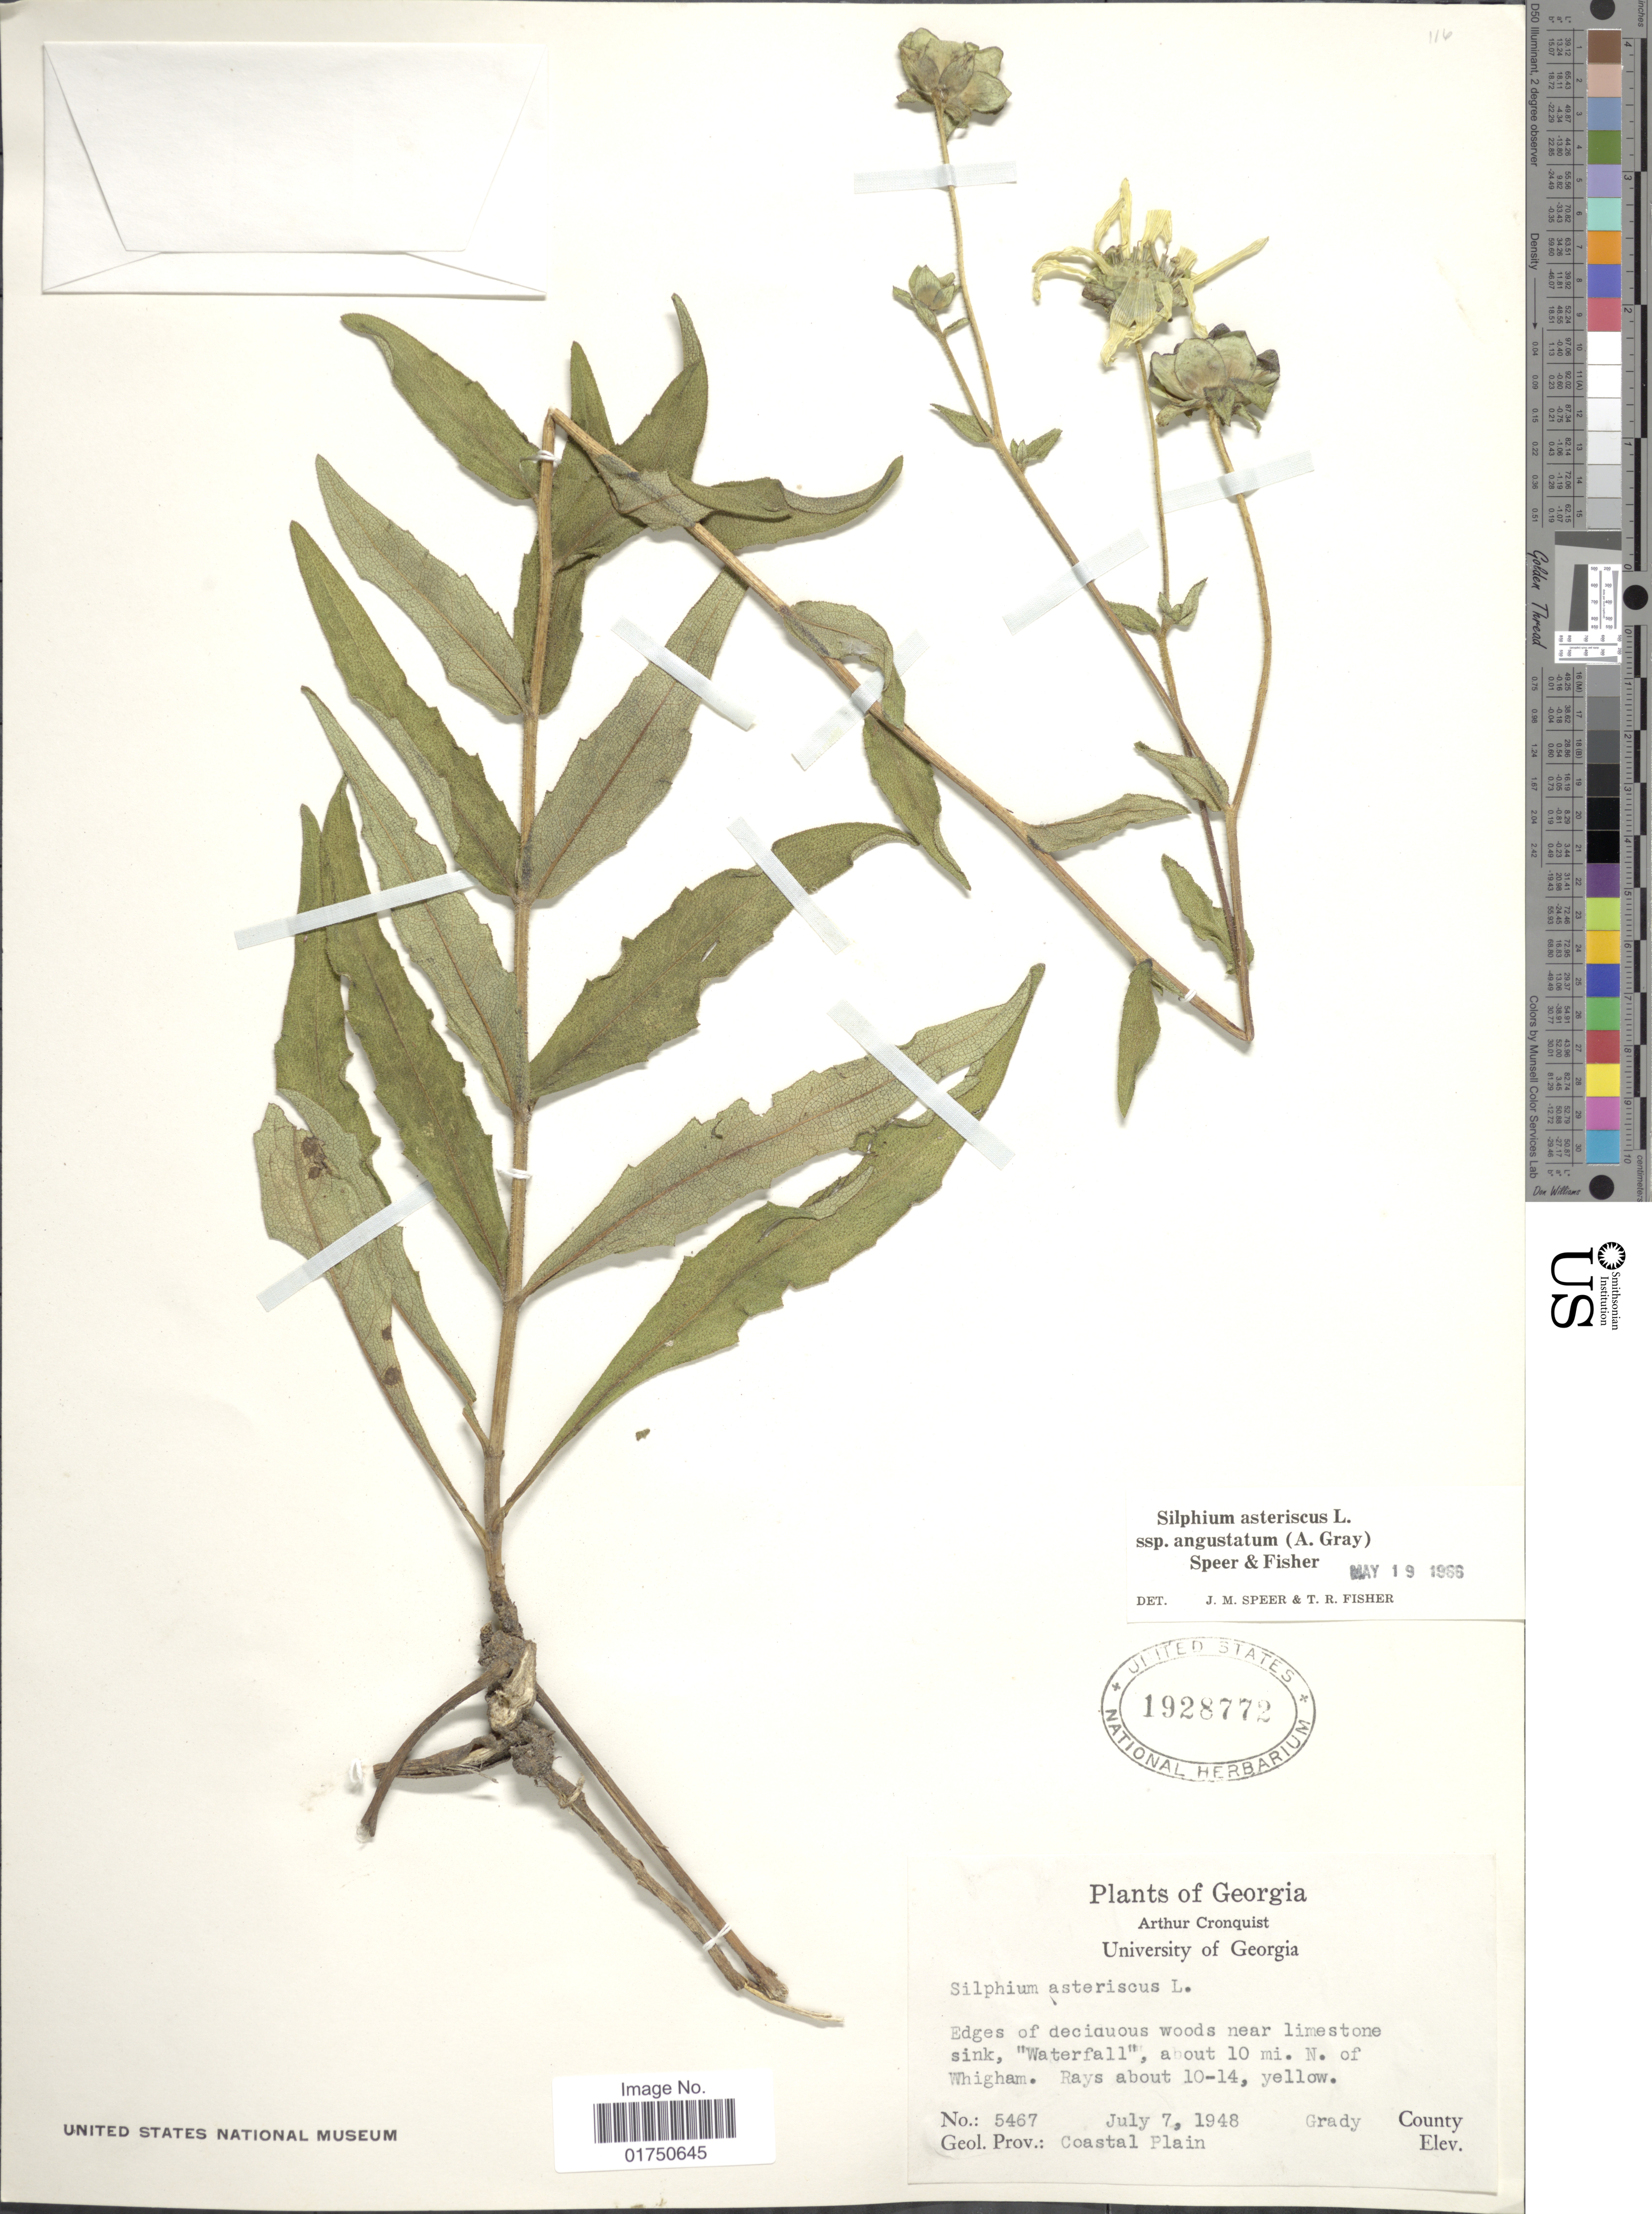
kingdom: Plantae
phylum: Tracheophyta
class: Magnoliopsida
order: Asterales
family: Asteraceae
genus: Silphium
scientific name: Silphium asteriscus subsp. angustatum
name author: (A. Gray) T.R. Fisher & Speer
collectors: A. J. Cronquist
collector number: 5467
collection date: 1948-07-07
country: United States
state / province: Georgia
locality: Edges of deciduous woods near limestone sink, "Waterfall", about 10 mi. N. of Whigham. Grady County. Geol. Prov.: Coastal Plain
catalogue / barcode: US 1928772